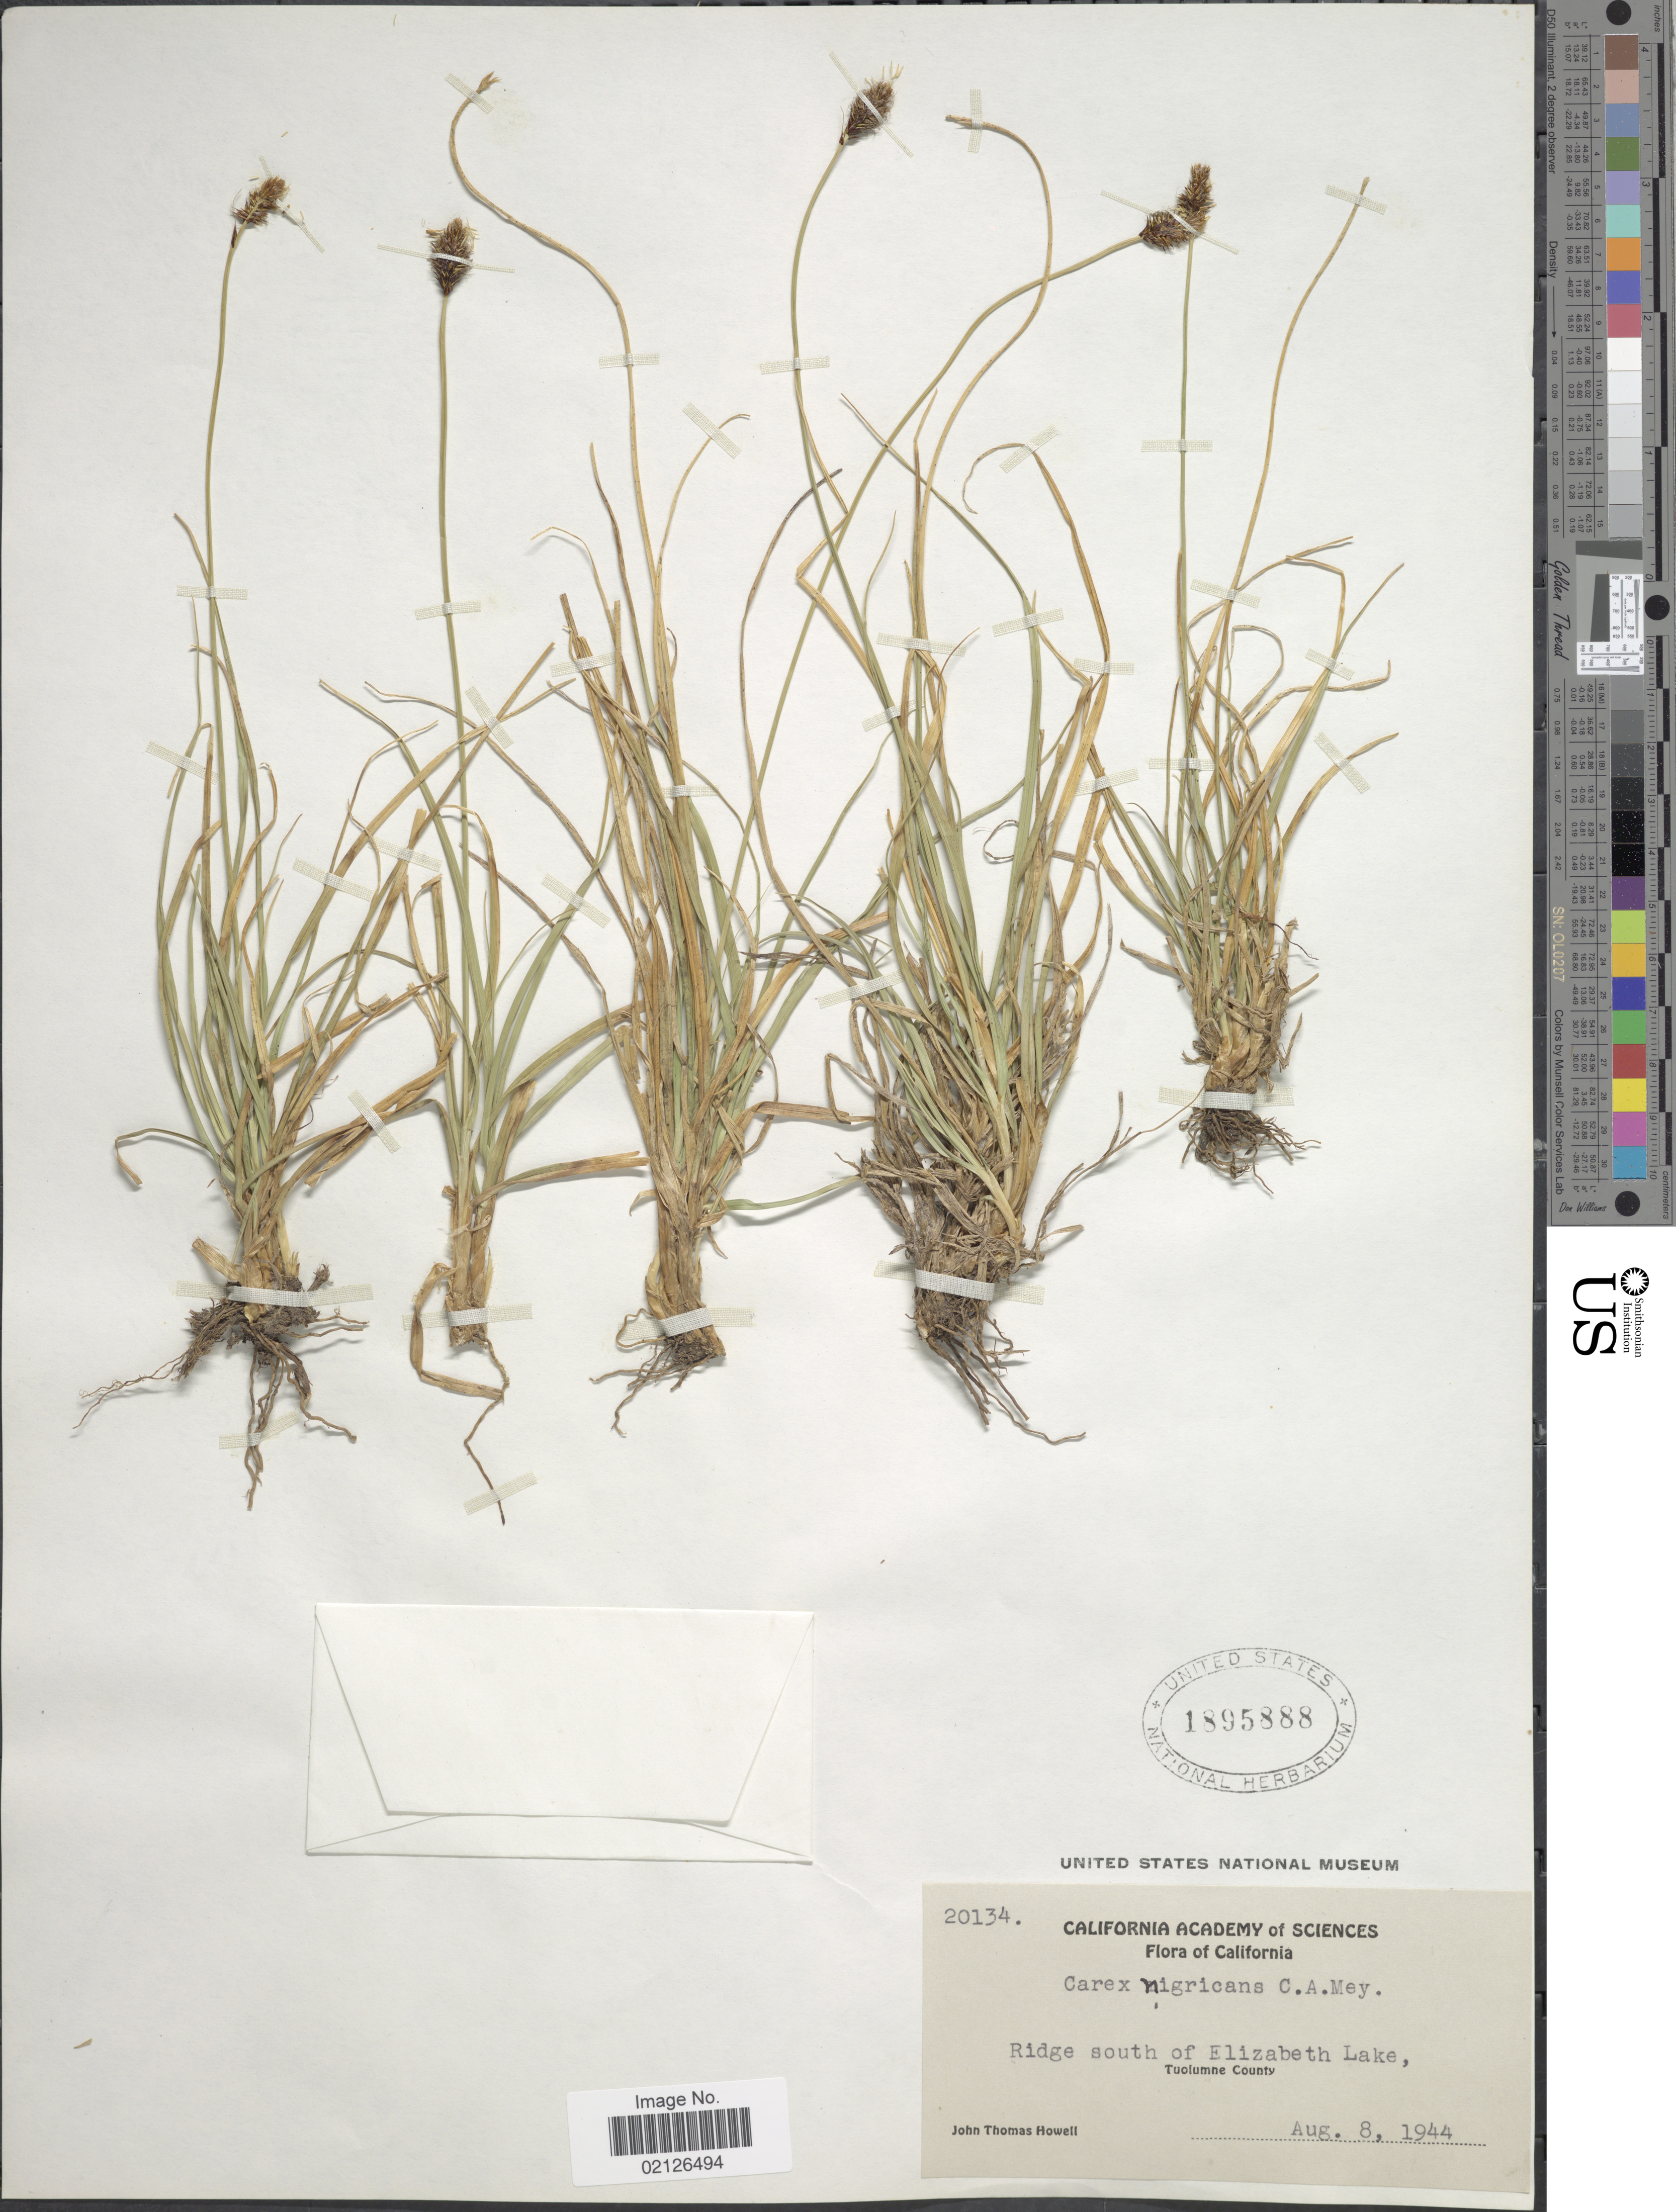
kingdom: Plantae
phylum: Tracheophyta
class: Liliopsida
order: Poales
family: Cyperaceae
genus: Carex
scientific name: Carex nigricans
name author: C.A. Mey.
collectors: J. T. Howell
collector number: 20134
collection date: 1944-08-08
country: United States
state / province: California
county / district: Tuolumne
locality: Ridge south of Elizabeth Lake, Tuolumne County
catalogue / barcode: US 1895888